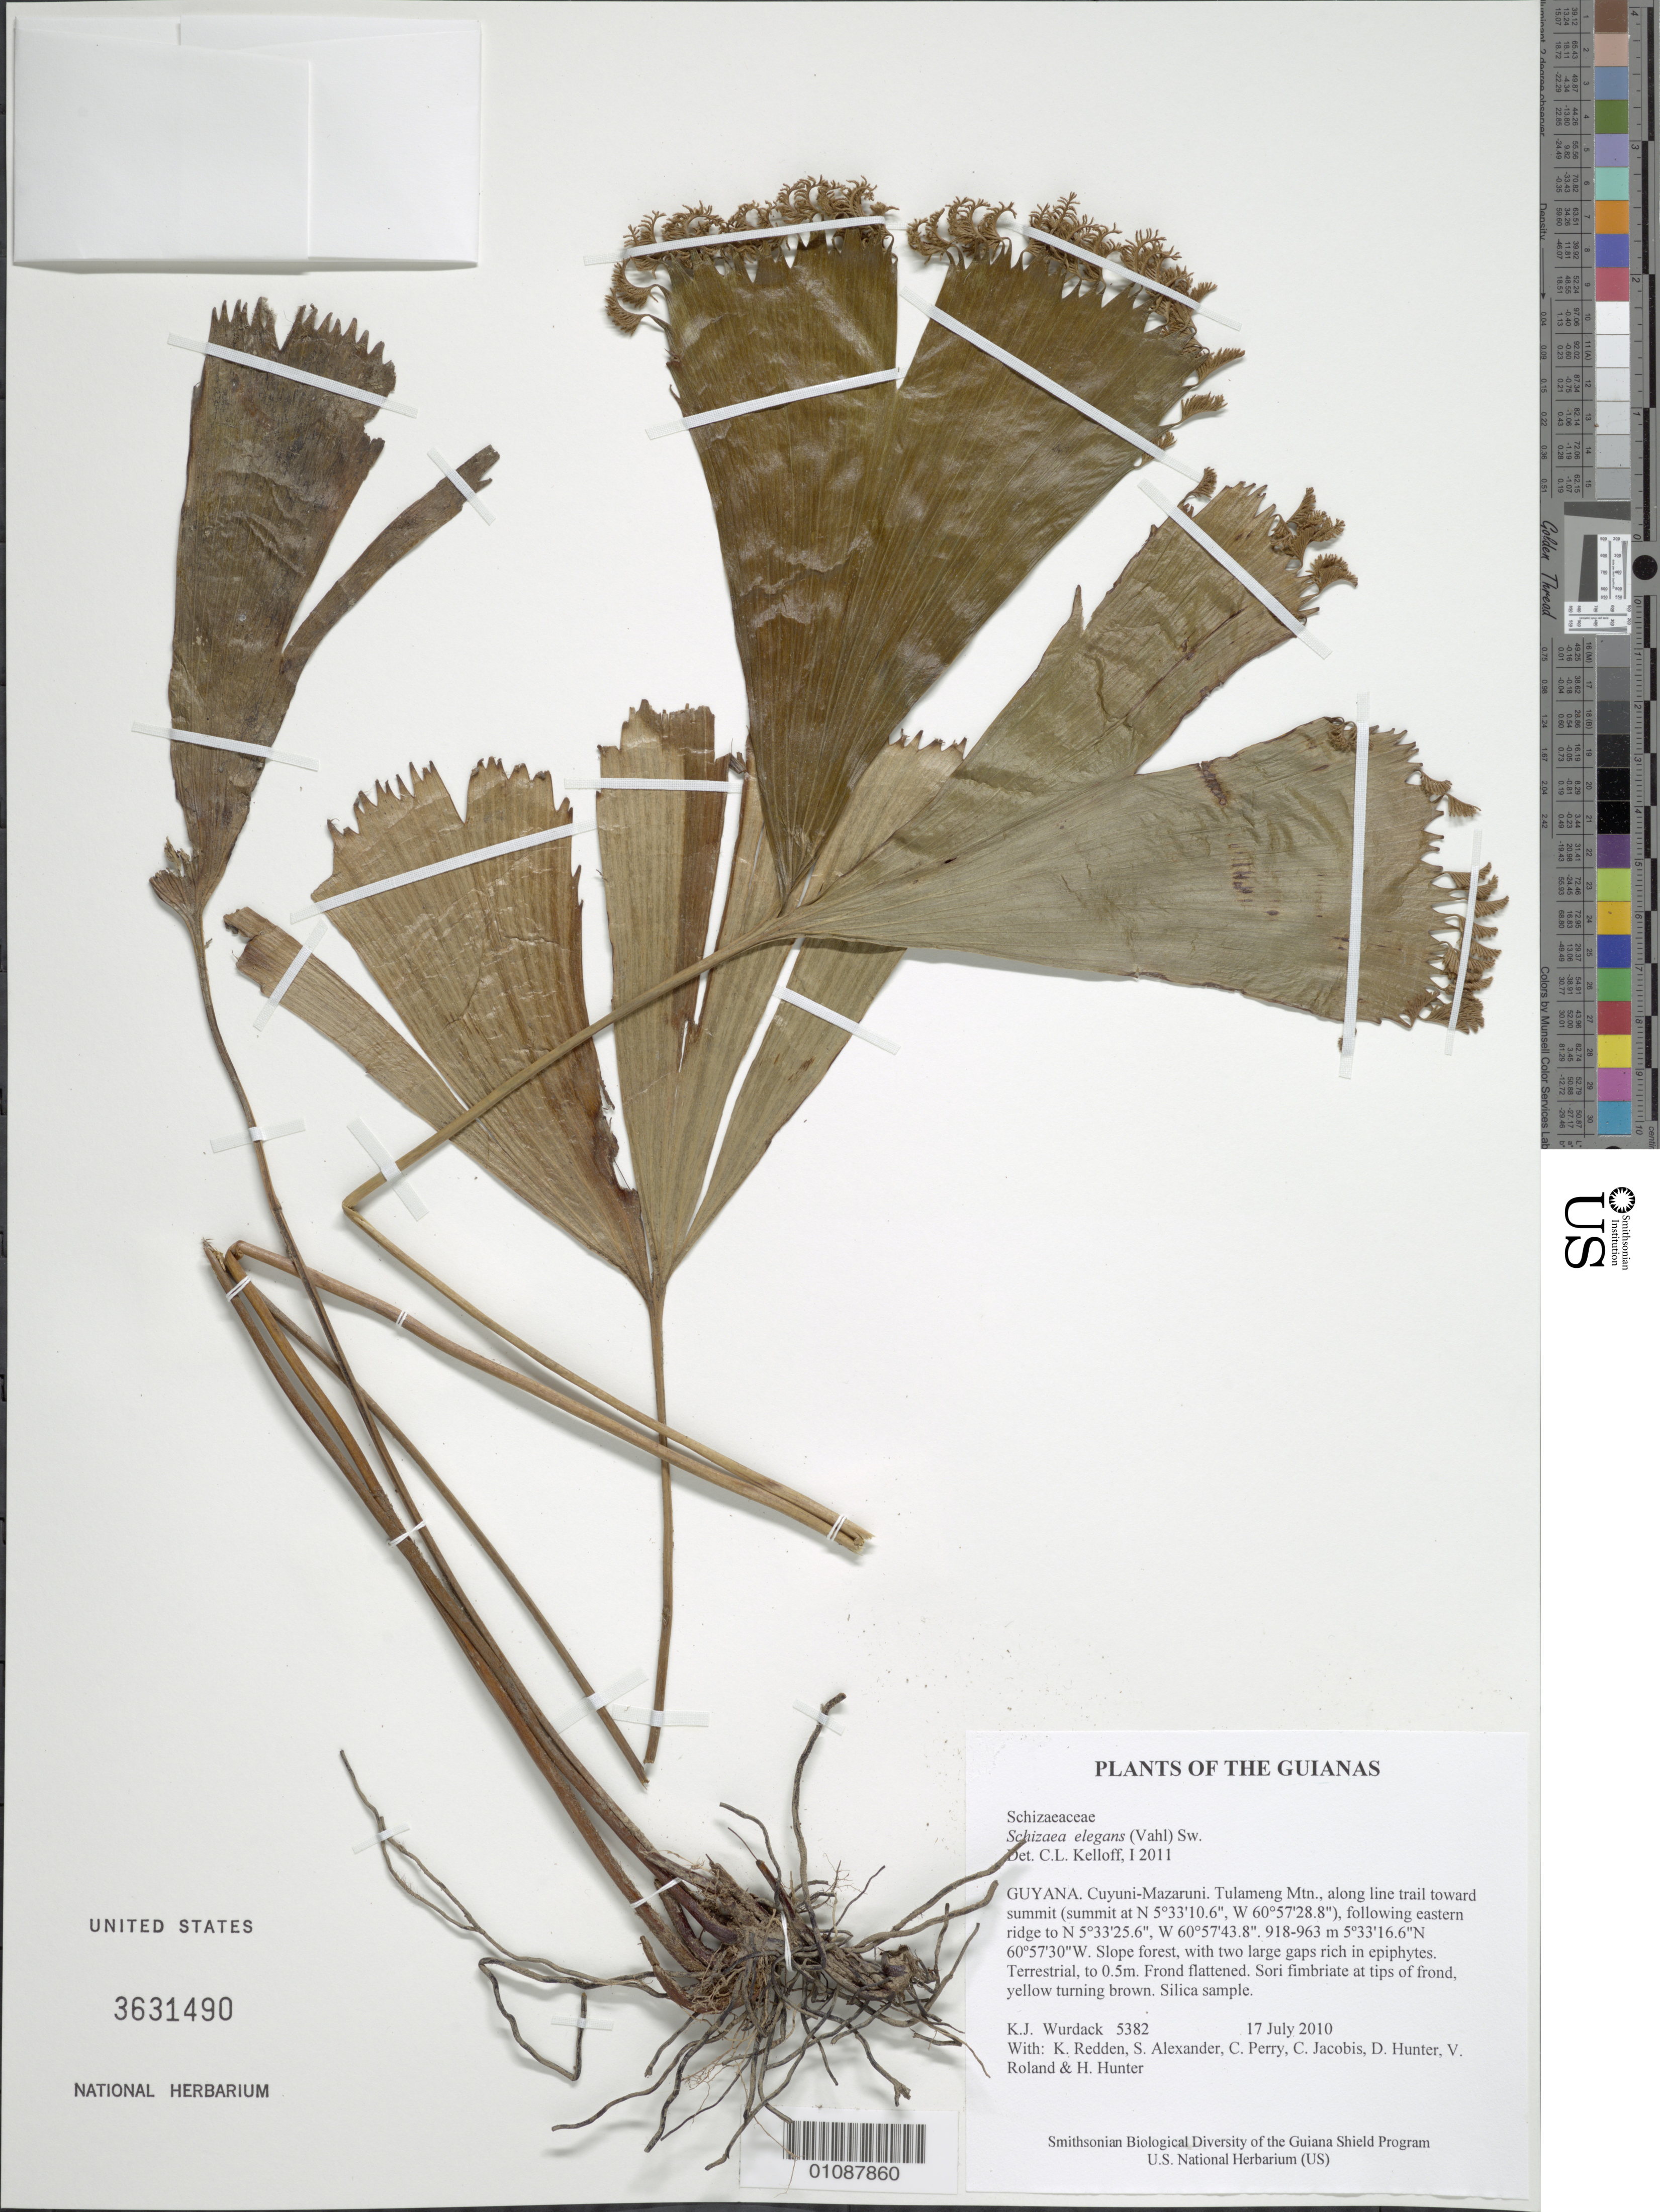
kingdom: Plantae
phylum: Tracheophyta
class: Polypodiopsida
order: Schizaeales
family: Schizaeaceae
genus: Schizaea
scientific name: Schizaea elegans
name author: (Vahl) Sw.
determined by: Kelloff, Carol L., (US), Smithsonian Institution - National Museum of Natural History (UNITED STATES)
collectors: K. Wurdack, K. M. Redden, S. N. Alexander, C. Perry, C. Jacobis, D. Hunter, V. Roland & H. Hunter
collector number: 5382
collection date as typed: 17 July 2010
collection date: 2010-07-17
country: Guyana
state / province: Cuyuni-Mazaruni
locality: Tulameng Mtn., along line trail toward summit (summit at N 5°33'10.6", W 60°57'28.8"), following eastern ridge to N 5°33'25.6", W 60°57'43.8"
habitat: Slope forest, with two large gaps rich in epiphytes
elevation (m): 918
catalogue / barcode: US 3631490